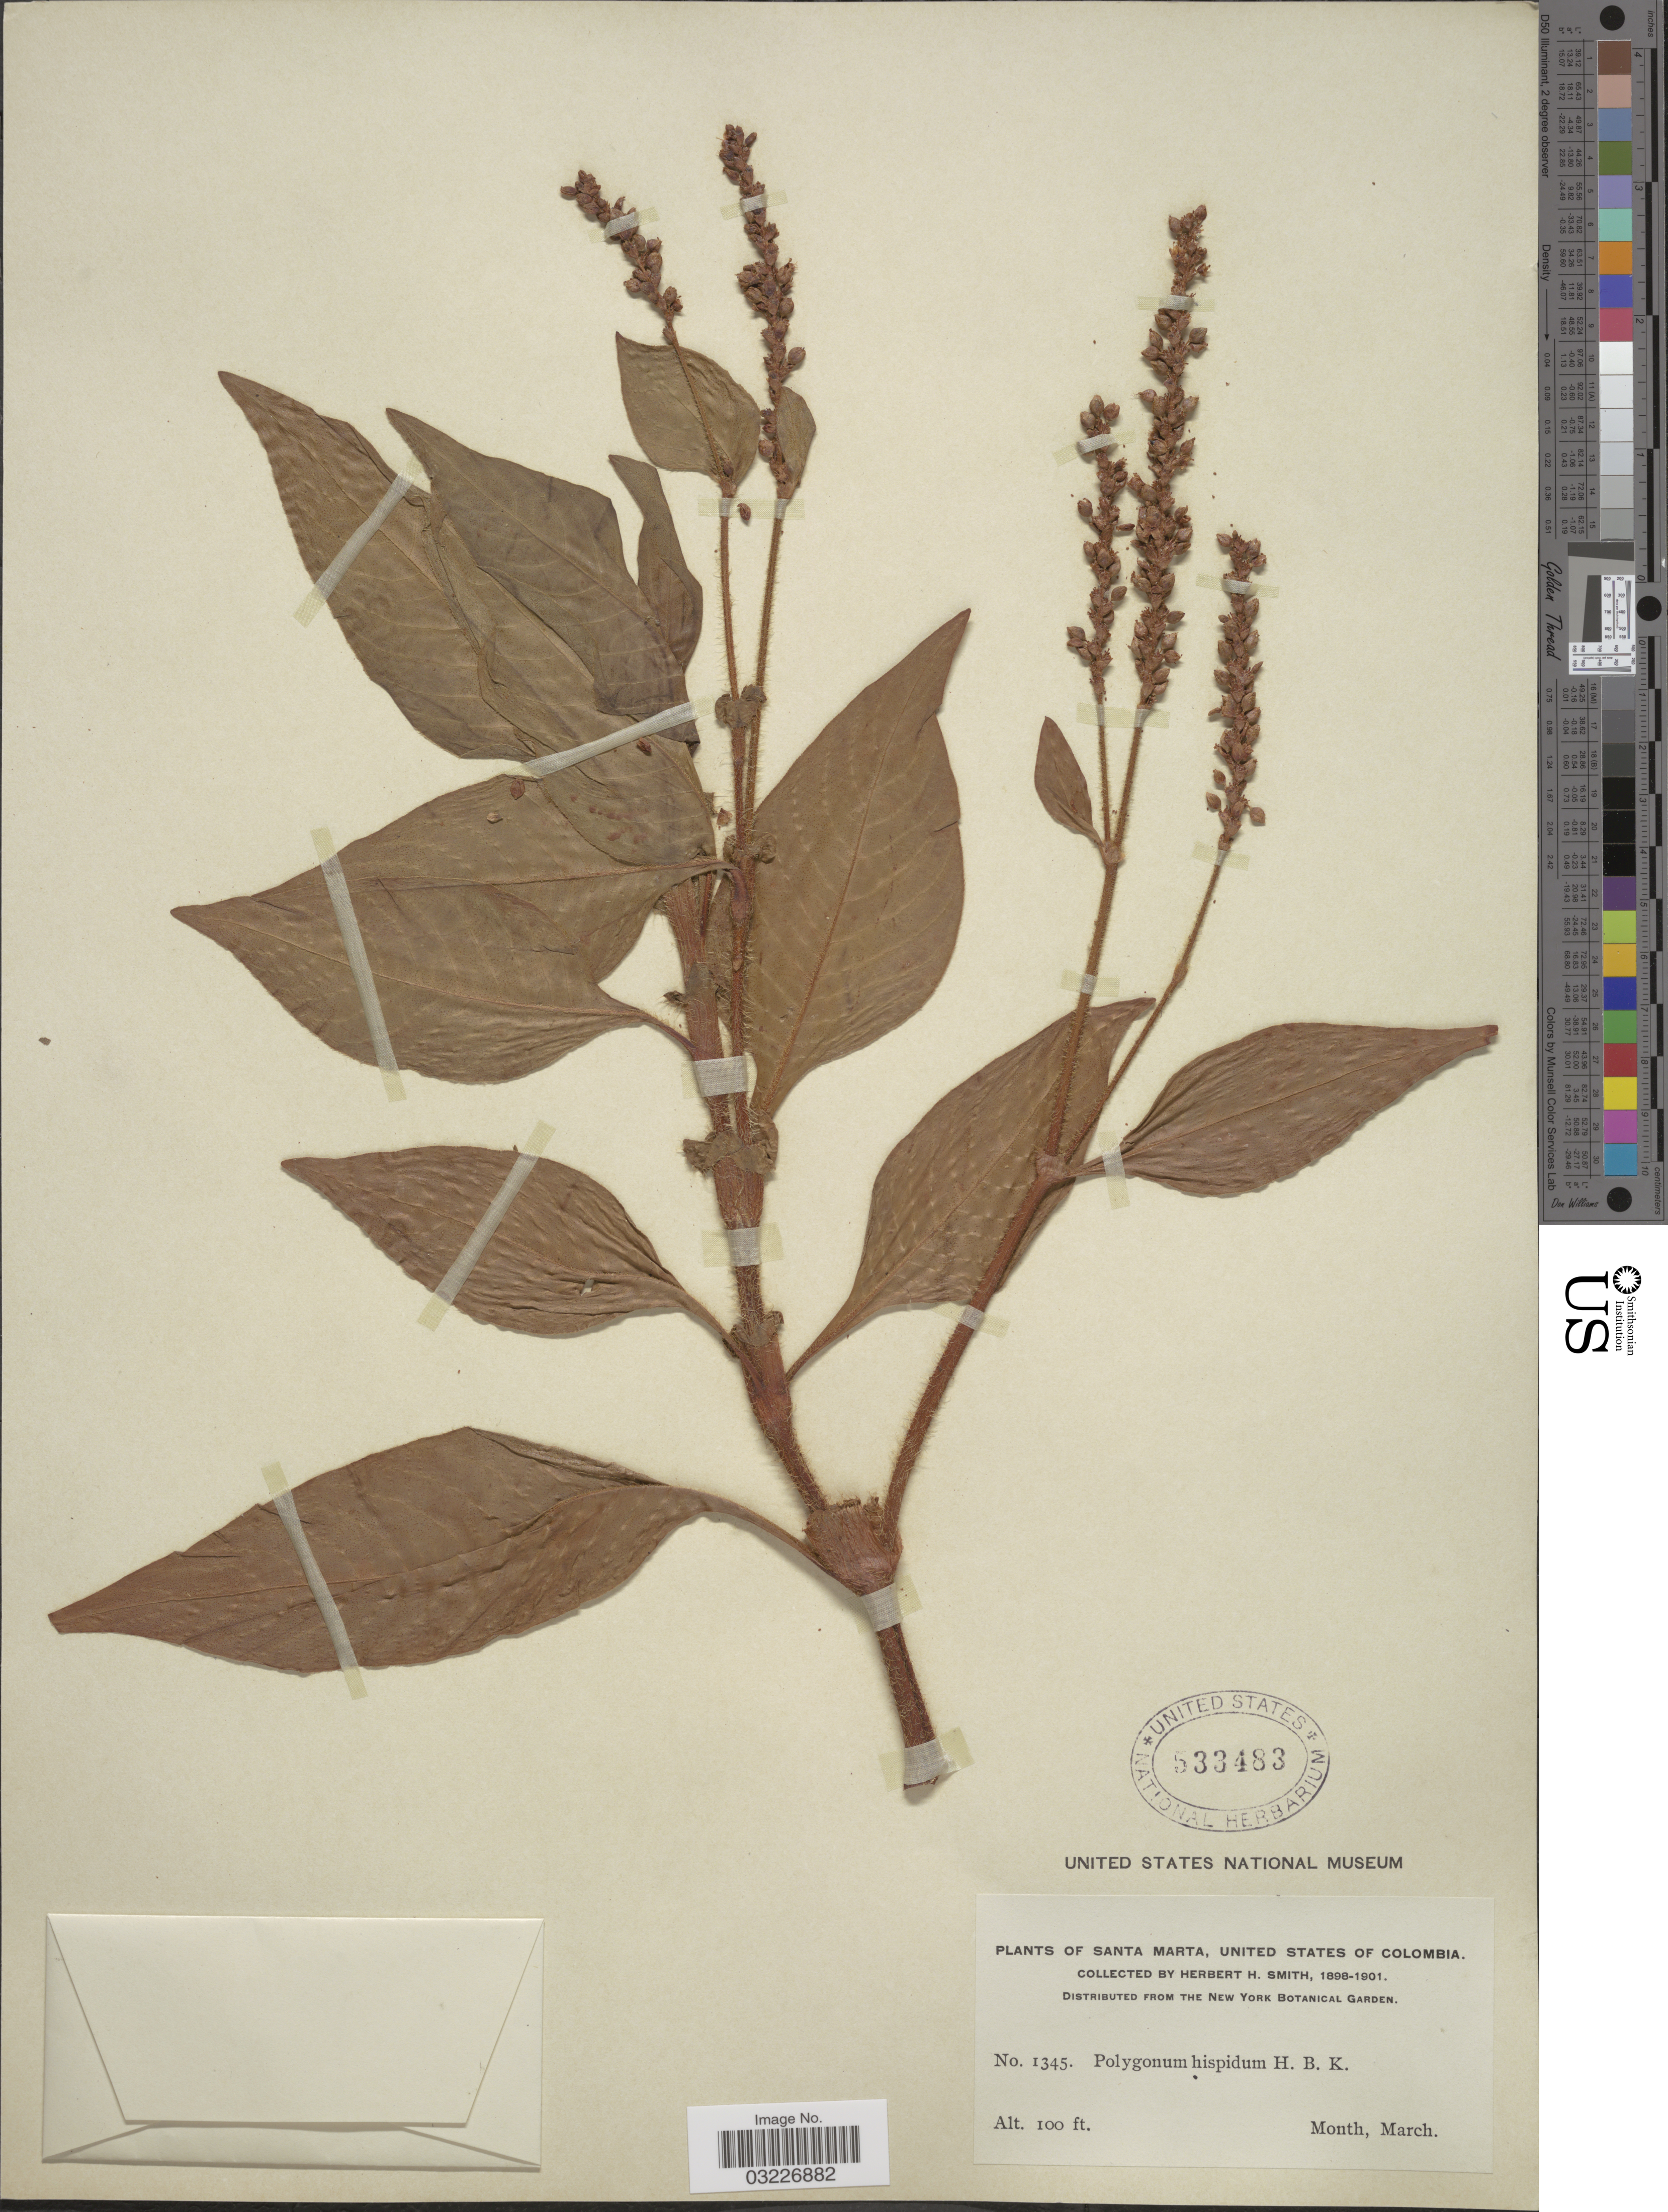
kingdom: Plantae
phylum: Tracheophyta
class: Magnoliopsida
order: Caryophyllales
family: Polygonaceae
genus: Polygonum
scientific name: Polygonum hispidum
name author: Kunth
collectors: Herbert H. Smith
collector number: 1345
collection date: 1898-03/1901-03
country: Colombia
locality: Santa Marta, United States of Colombia.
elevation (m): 30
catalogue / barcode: US 533483